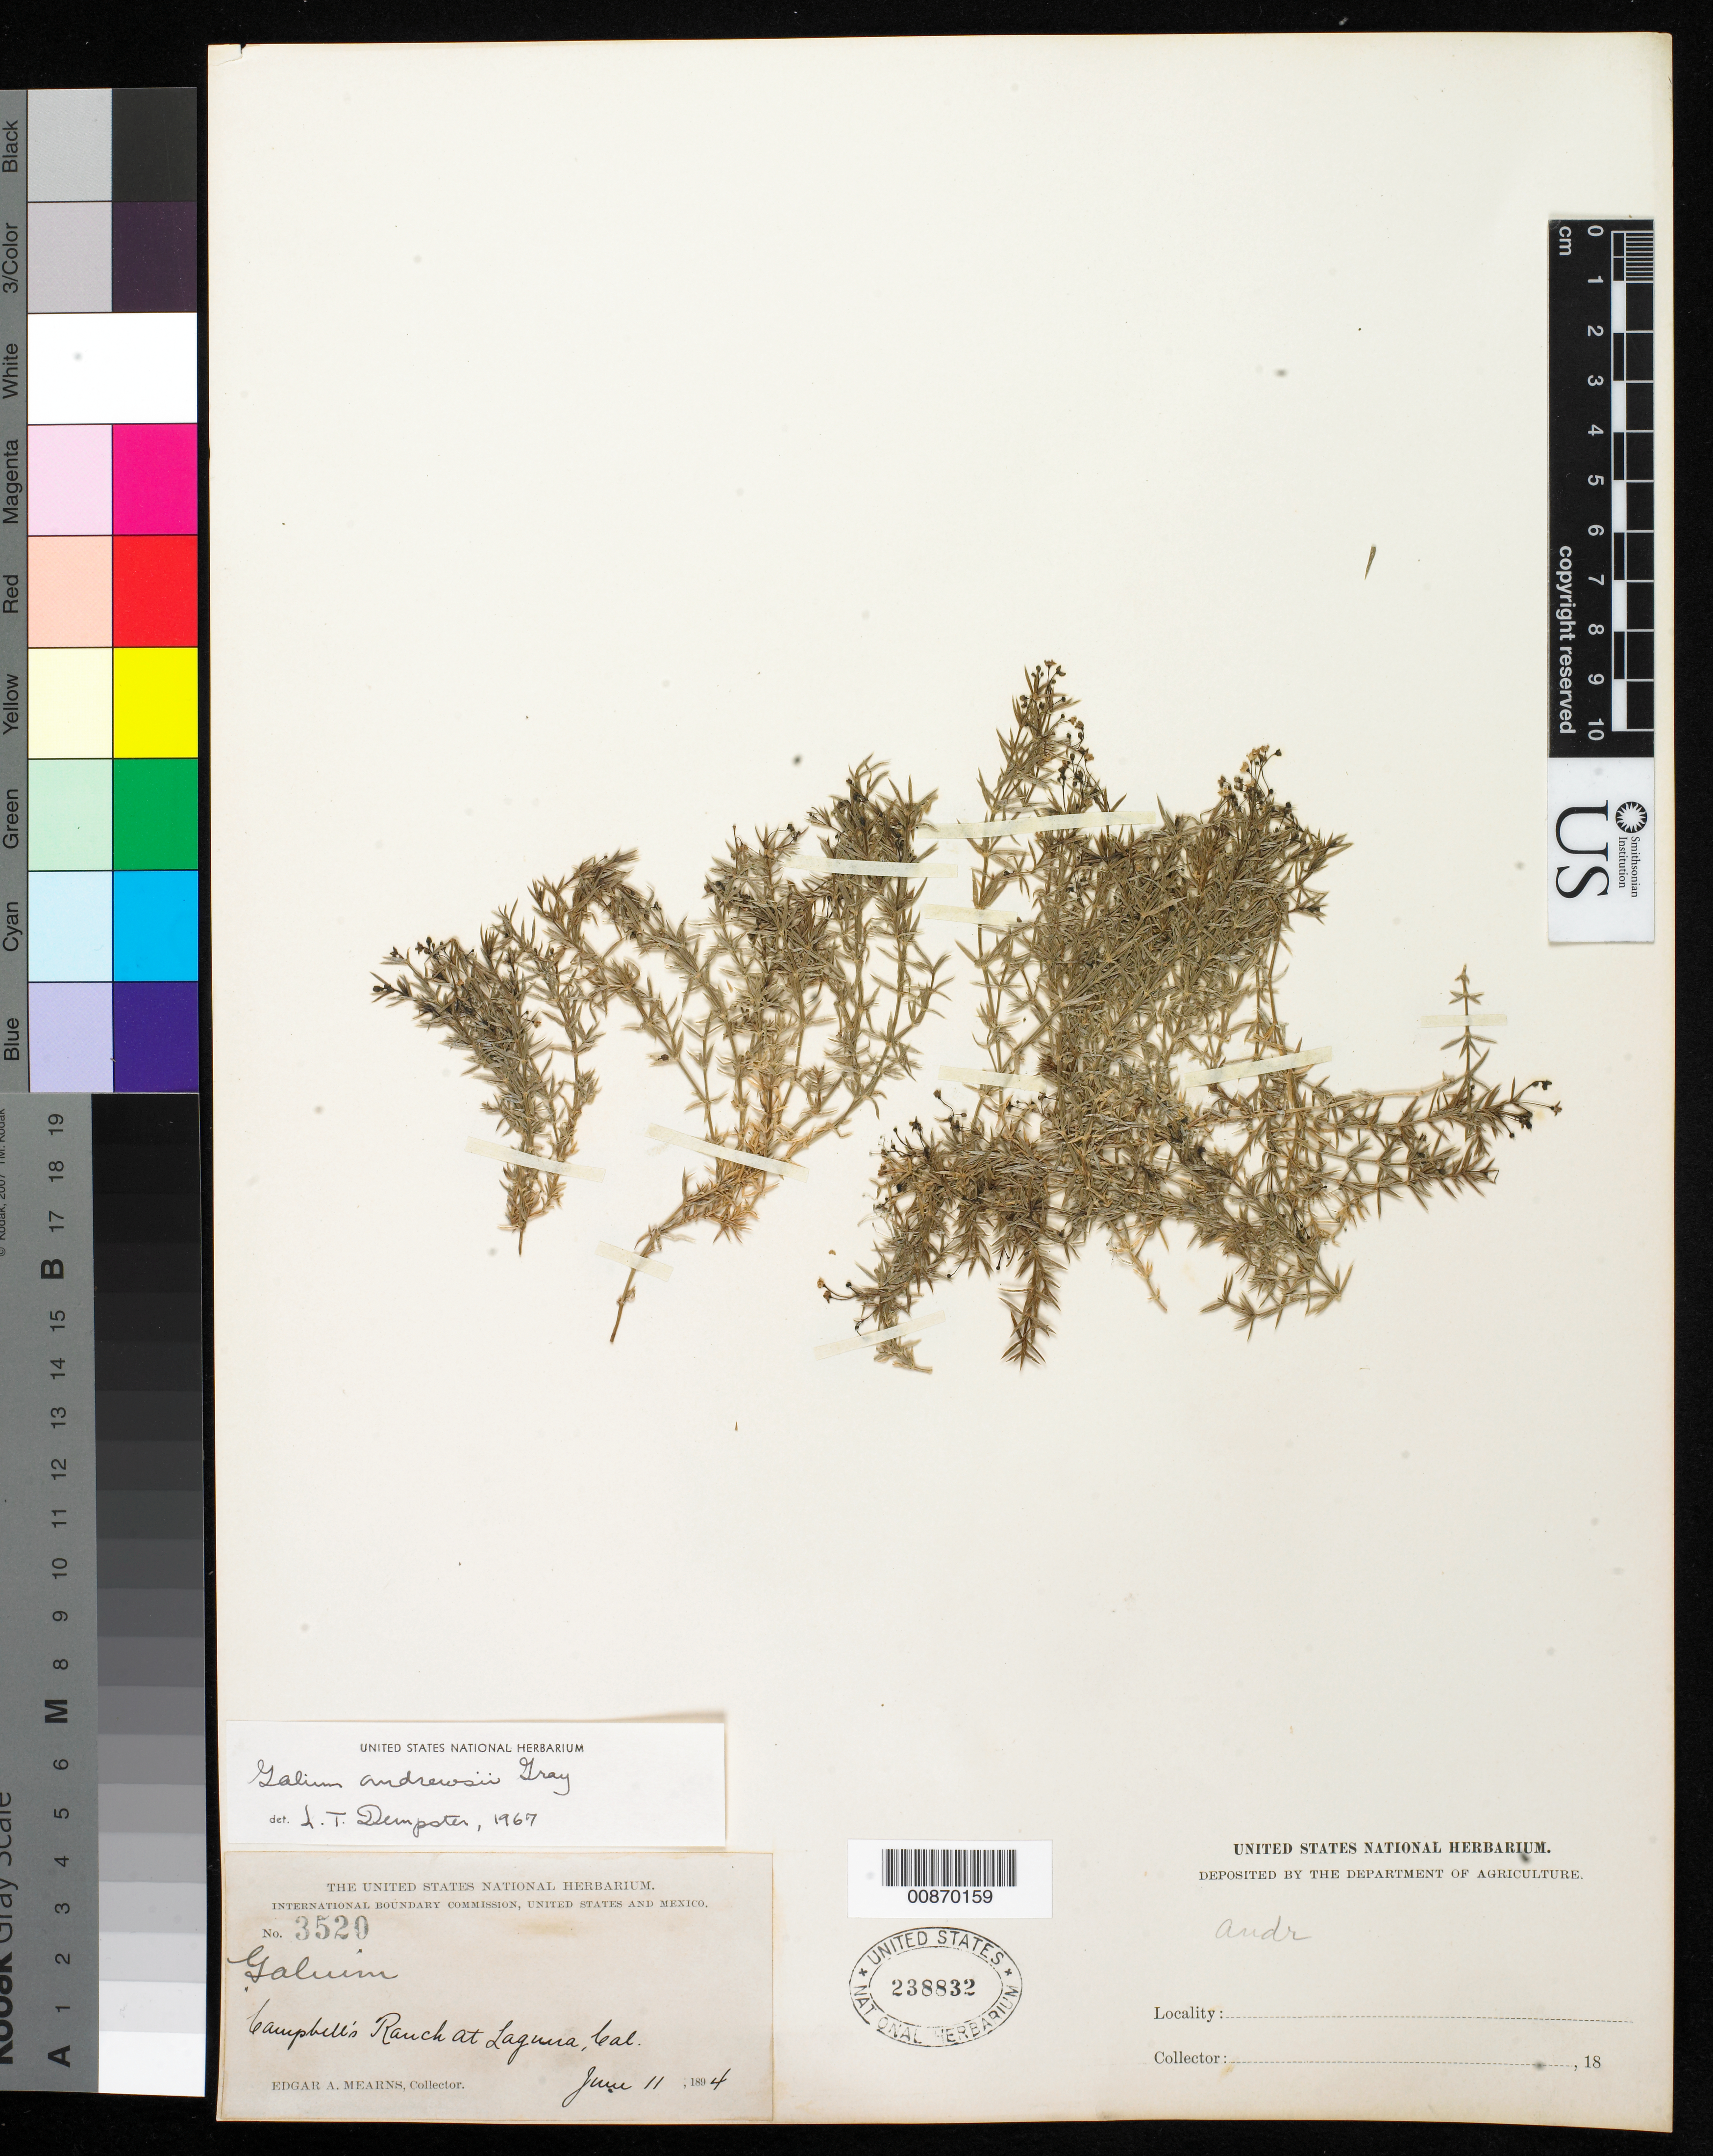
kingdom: Plantae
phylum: Tracheophyta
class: Magnoliopsida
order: Gentianales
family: Rubiaceae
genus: Galium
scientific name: Galium andrewsii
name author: A. Gray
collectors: E. A. Mearns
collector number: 3520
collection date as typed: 11 Jun 1894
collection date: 1894-06-11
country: United States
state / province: California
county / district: Orange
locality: Campbell's Ranch at Laguna, California.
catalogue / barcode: US 238832